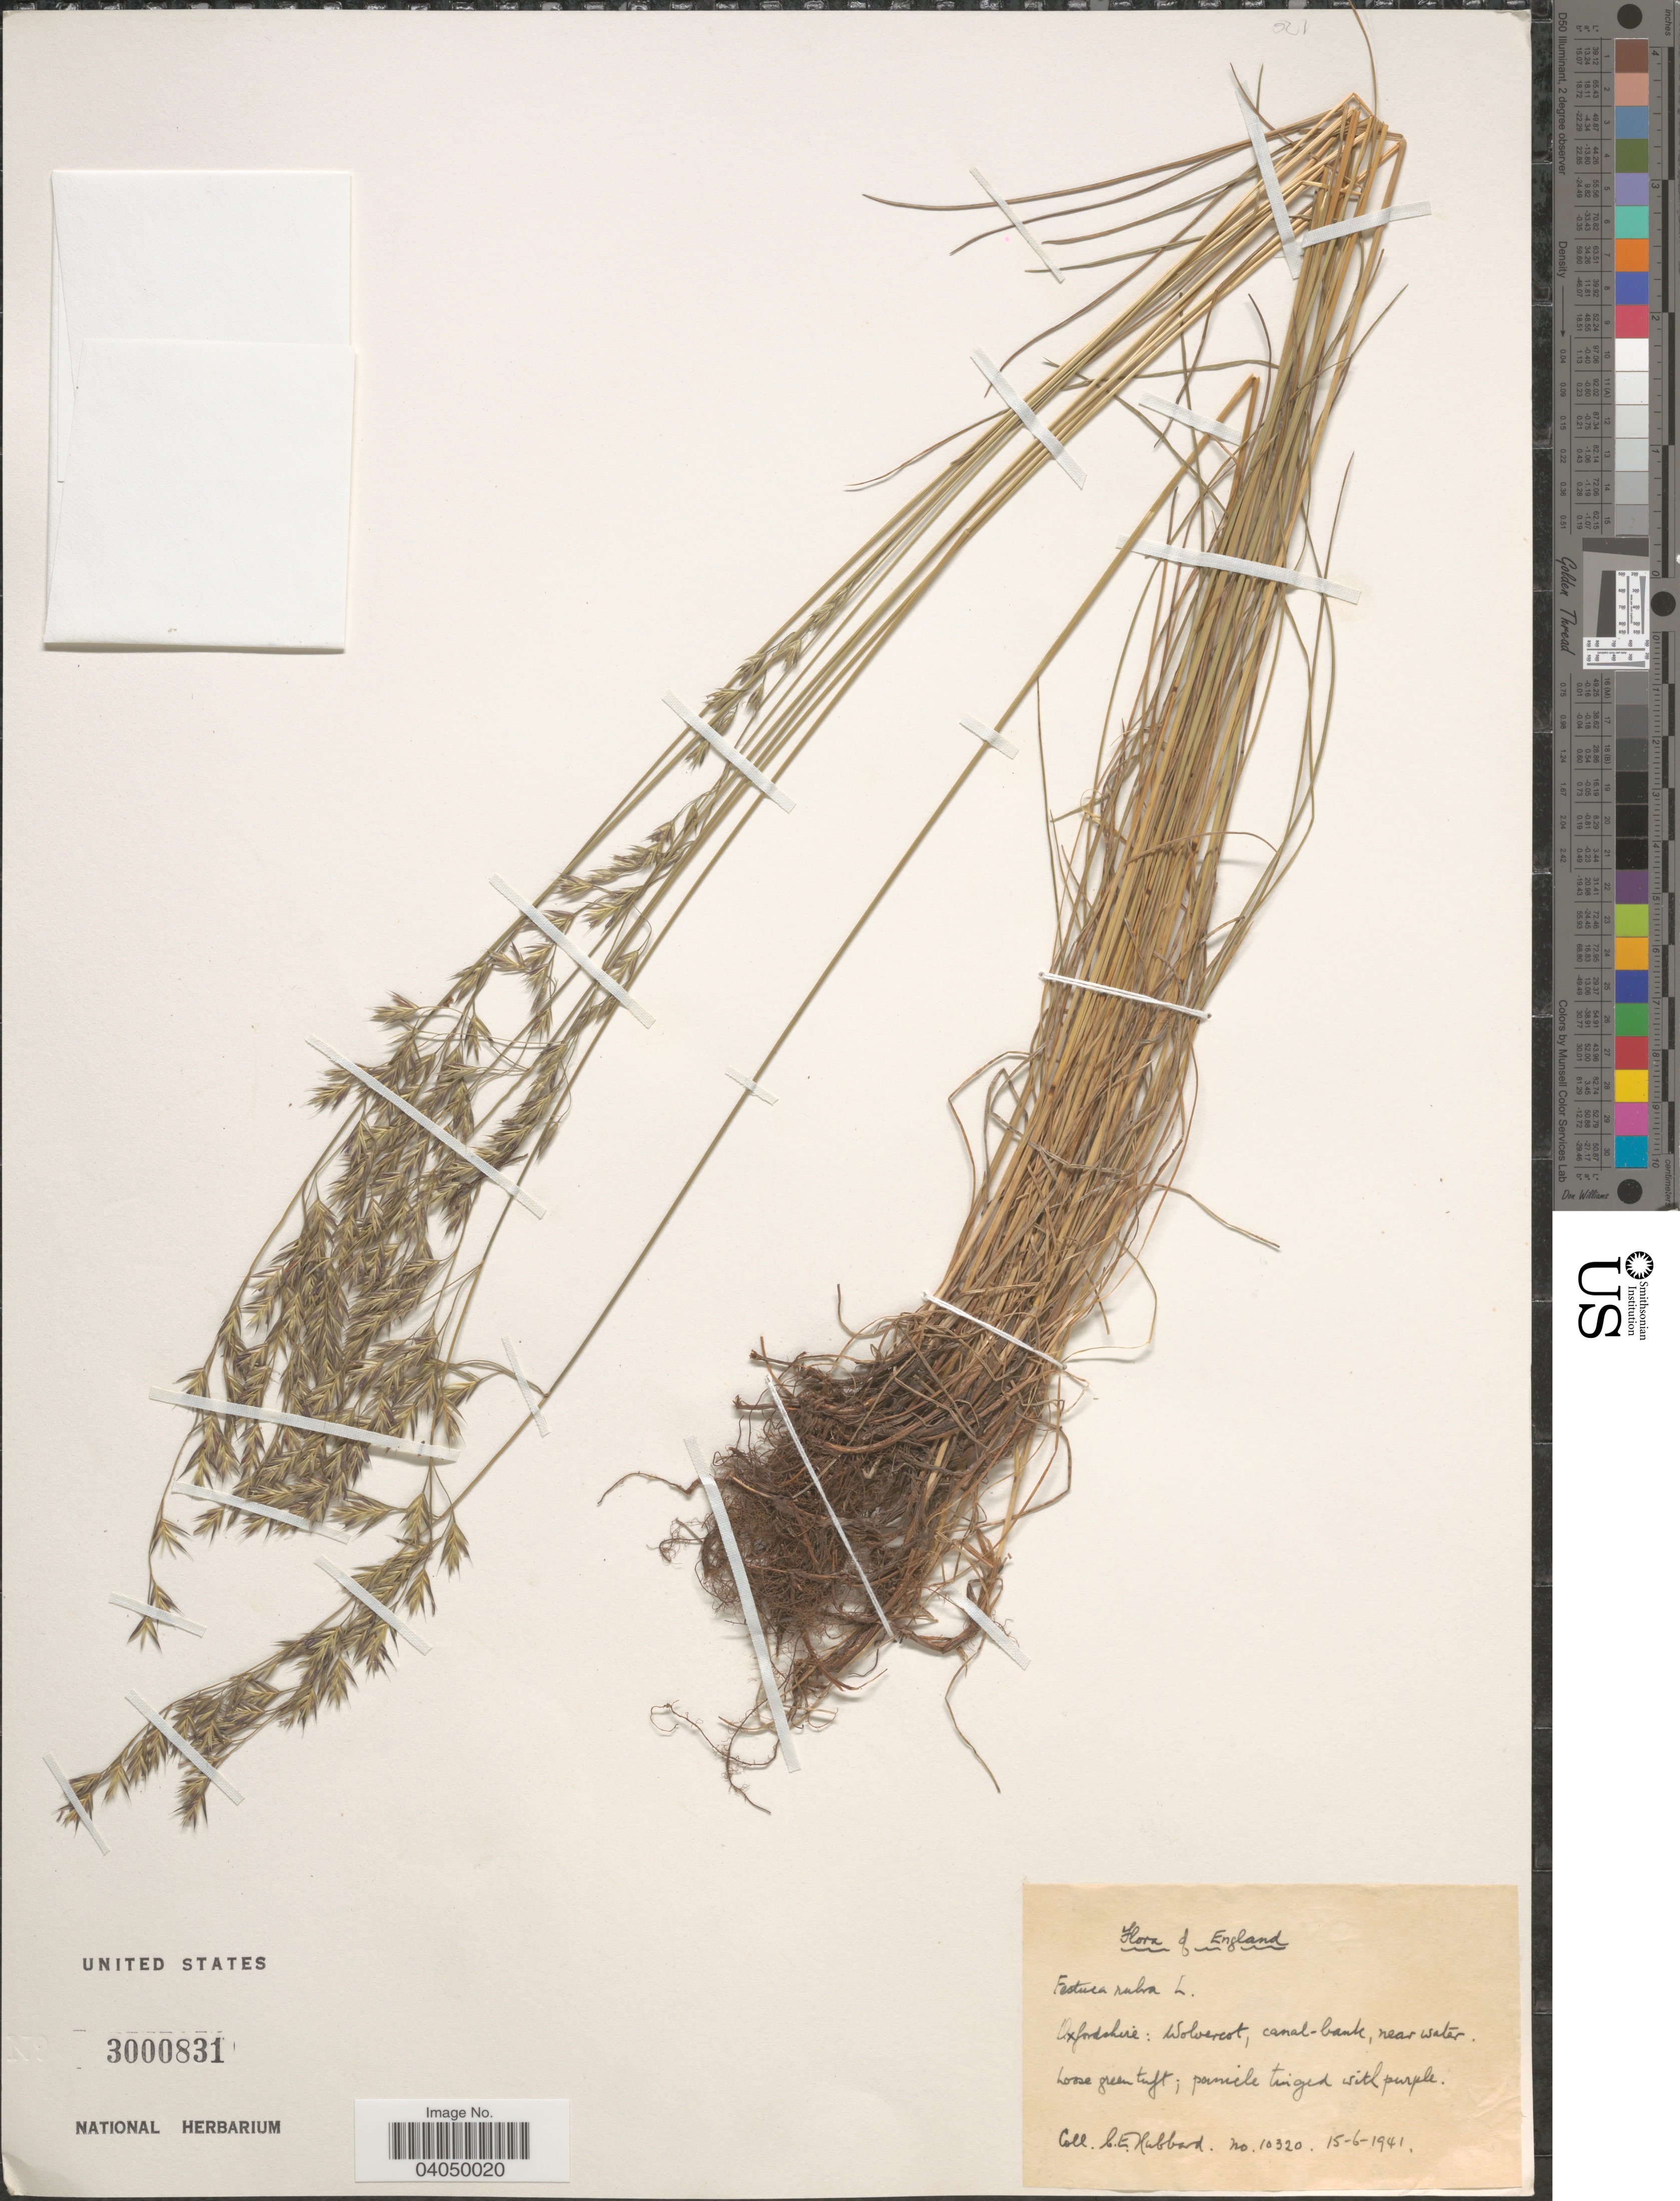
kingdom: Plantae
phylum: Tracheophyta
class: Liliopsida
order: Poales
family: Poaceae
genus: Festuca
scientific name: Festuca rubra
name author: L.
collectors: C. E. Hubbard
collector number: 10320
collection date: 1941-06-15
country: United Kingdom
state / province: England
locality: Oxfordshire: Wolverest, canal-bank, near water.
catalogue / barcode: US 3000831